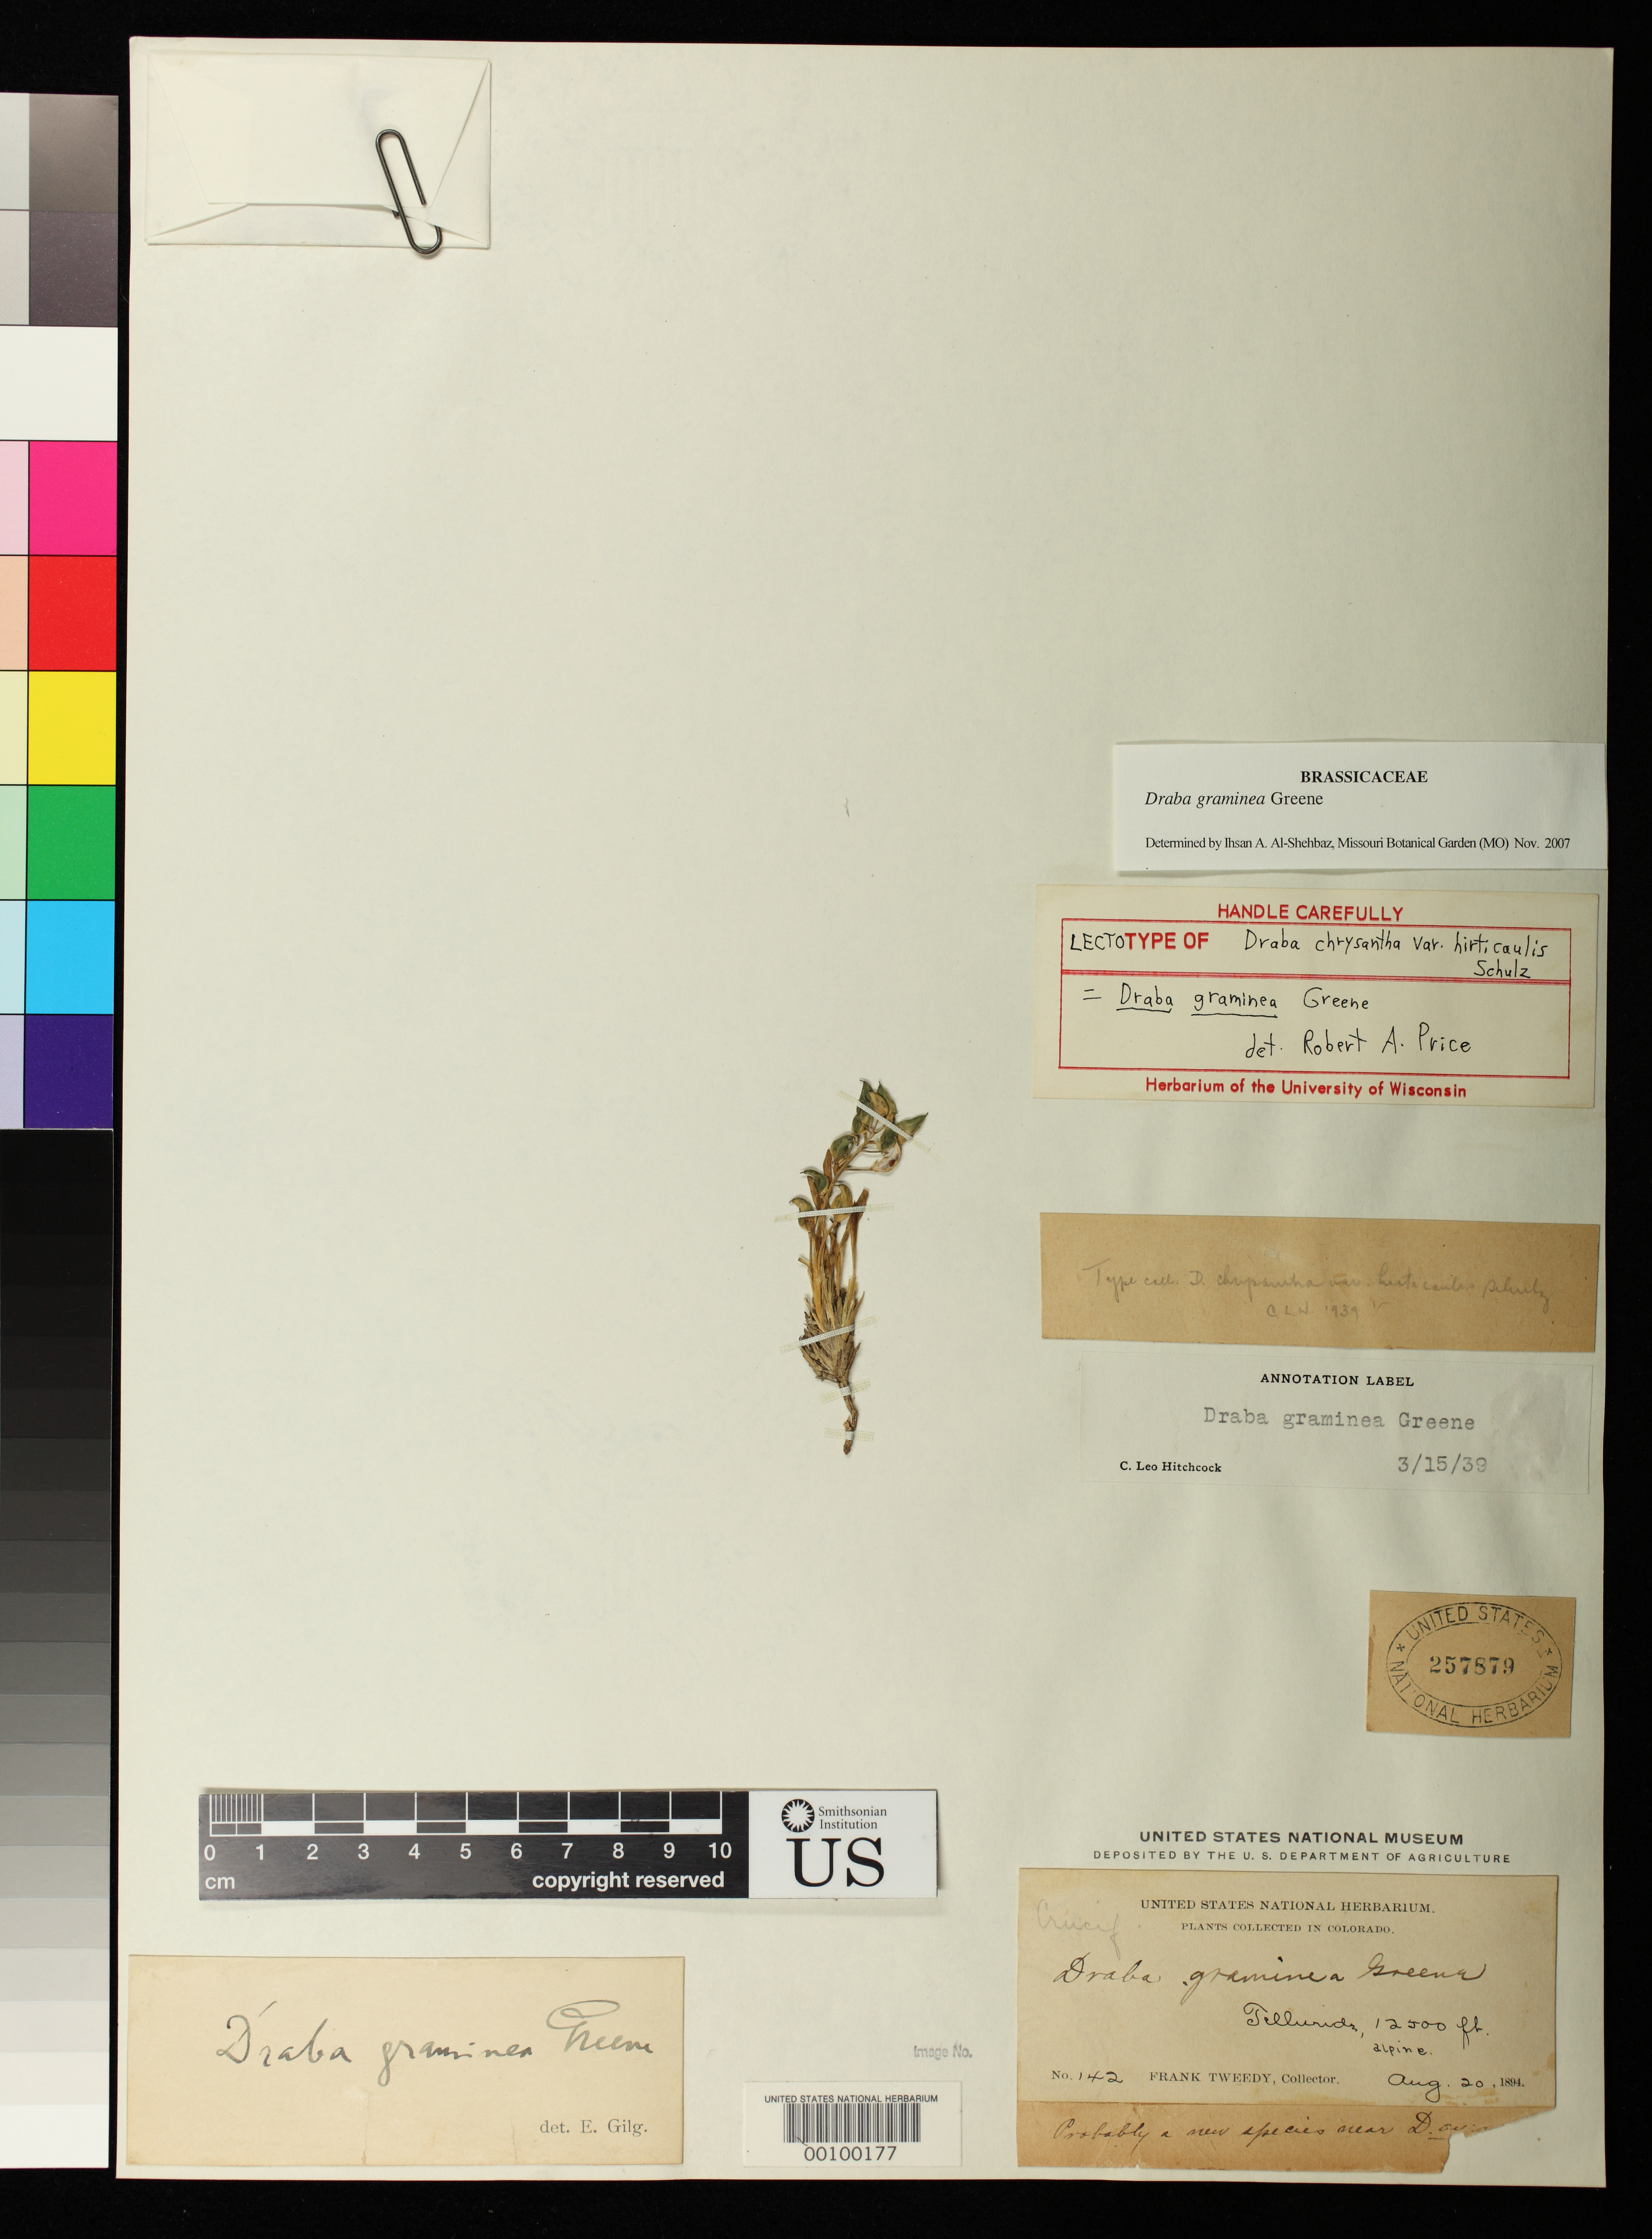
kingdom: Plantae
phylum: Tracheophyta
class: Magnoliopsida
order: Brassicales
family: Brassicaceae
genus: Draba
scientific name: Draba chrysantha var. hirticaulis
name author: O.E. Schulz in Engl.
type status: Type Collection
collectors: F. Tweedy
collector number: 142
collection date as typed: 20 Aug 1894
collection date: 1894-08-20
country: United States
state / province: Colorado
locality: Telluride.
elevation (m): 3810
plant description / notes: Specimen annotated by R.A. Price (undated) as "lectotype".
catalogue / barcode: US 257879